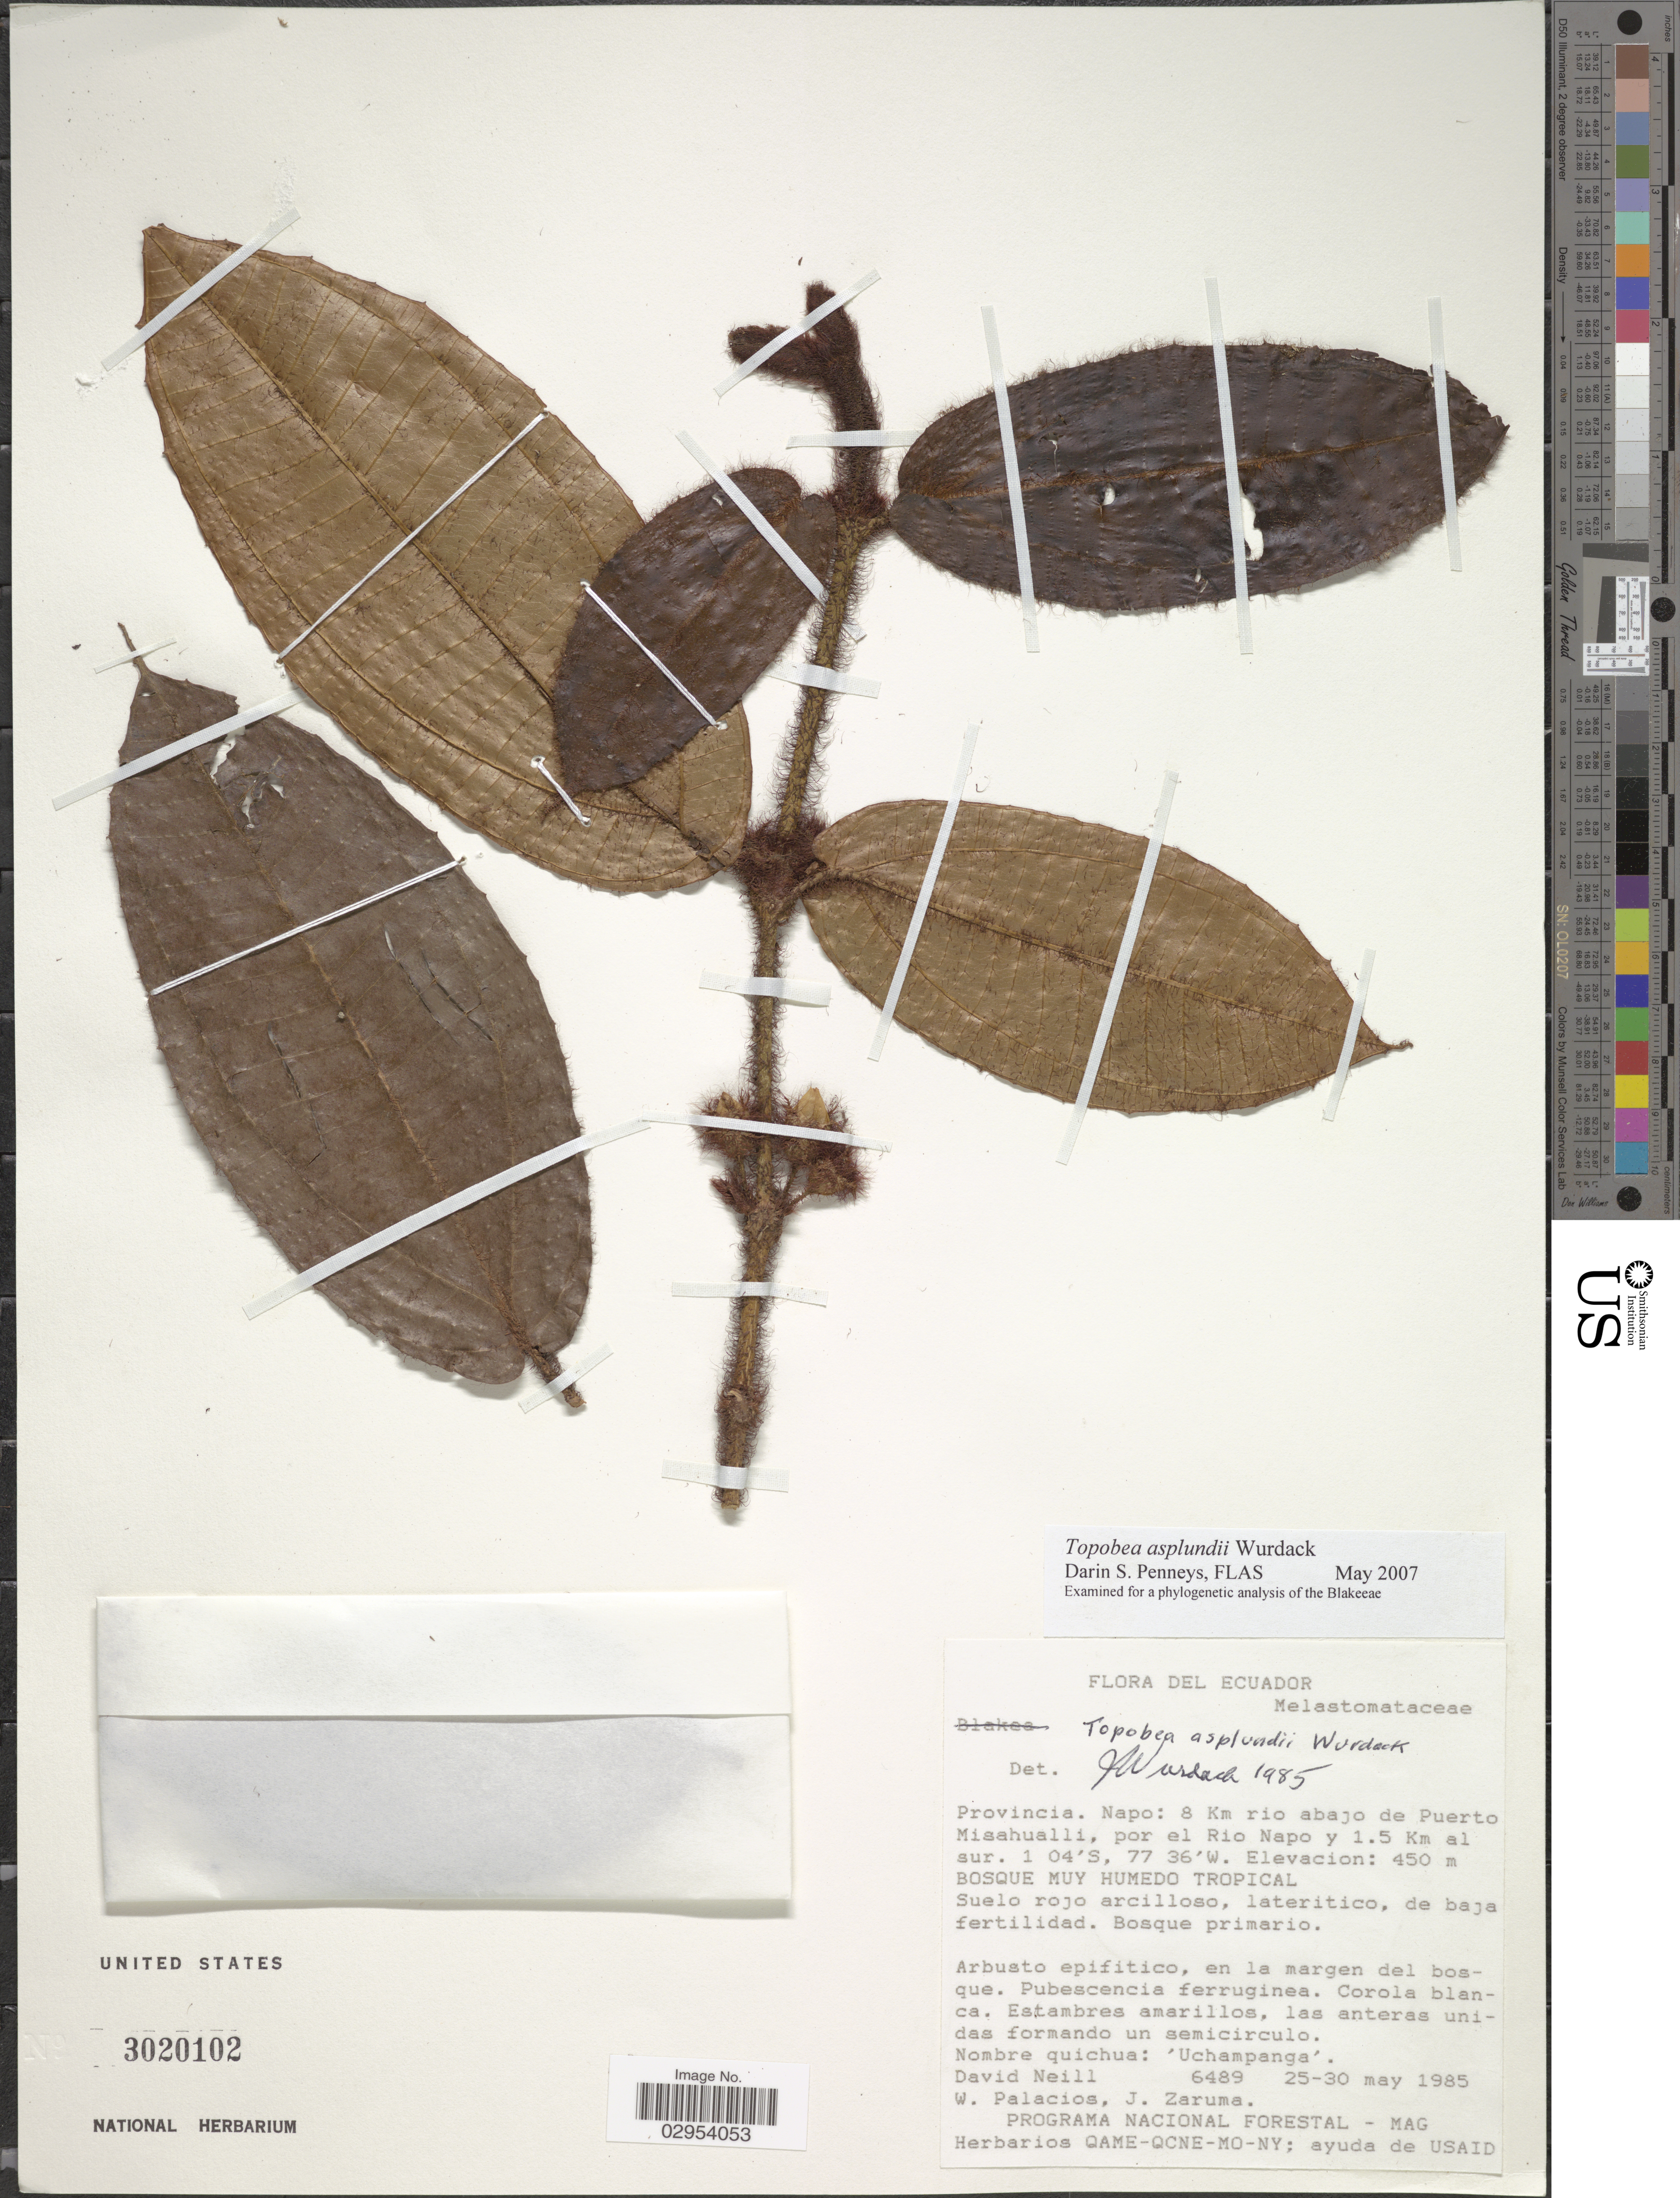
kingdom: Plantae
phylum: Tracheophyta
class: Magnoliopsida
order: Myrtales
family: Melastomataceae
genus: Topobea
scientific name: Topobea asplundii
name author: Wurdack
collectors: D. Neill, W. Palacios & J. Zaruma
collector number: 6489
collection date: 1985-05-25/1985-05-30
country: Ecuador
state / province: Napo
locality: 8 Km rio abajo de Puerto Misahualli, por el Rio Napo y 1.5 Km al sur.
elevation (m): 450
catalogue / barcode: US 3020102